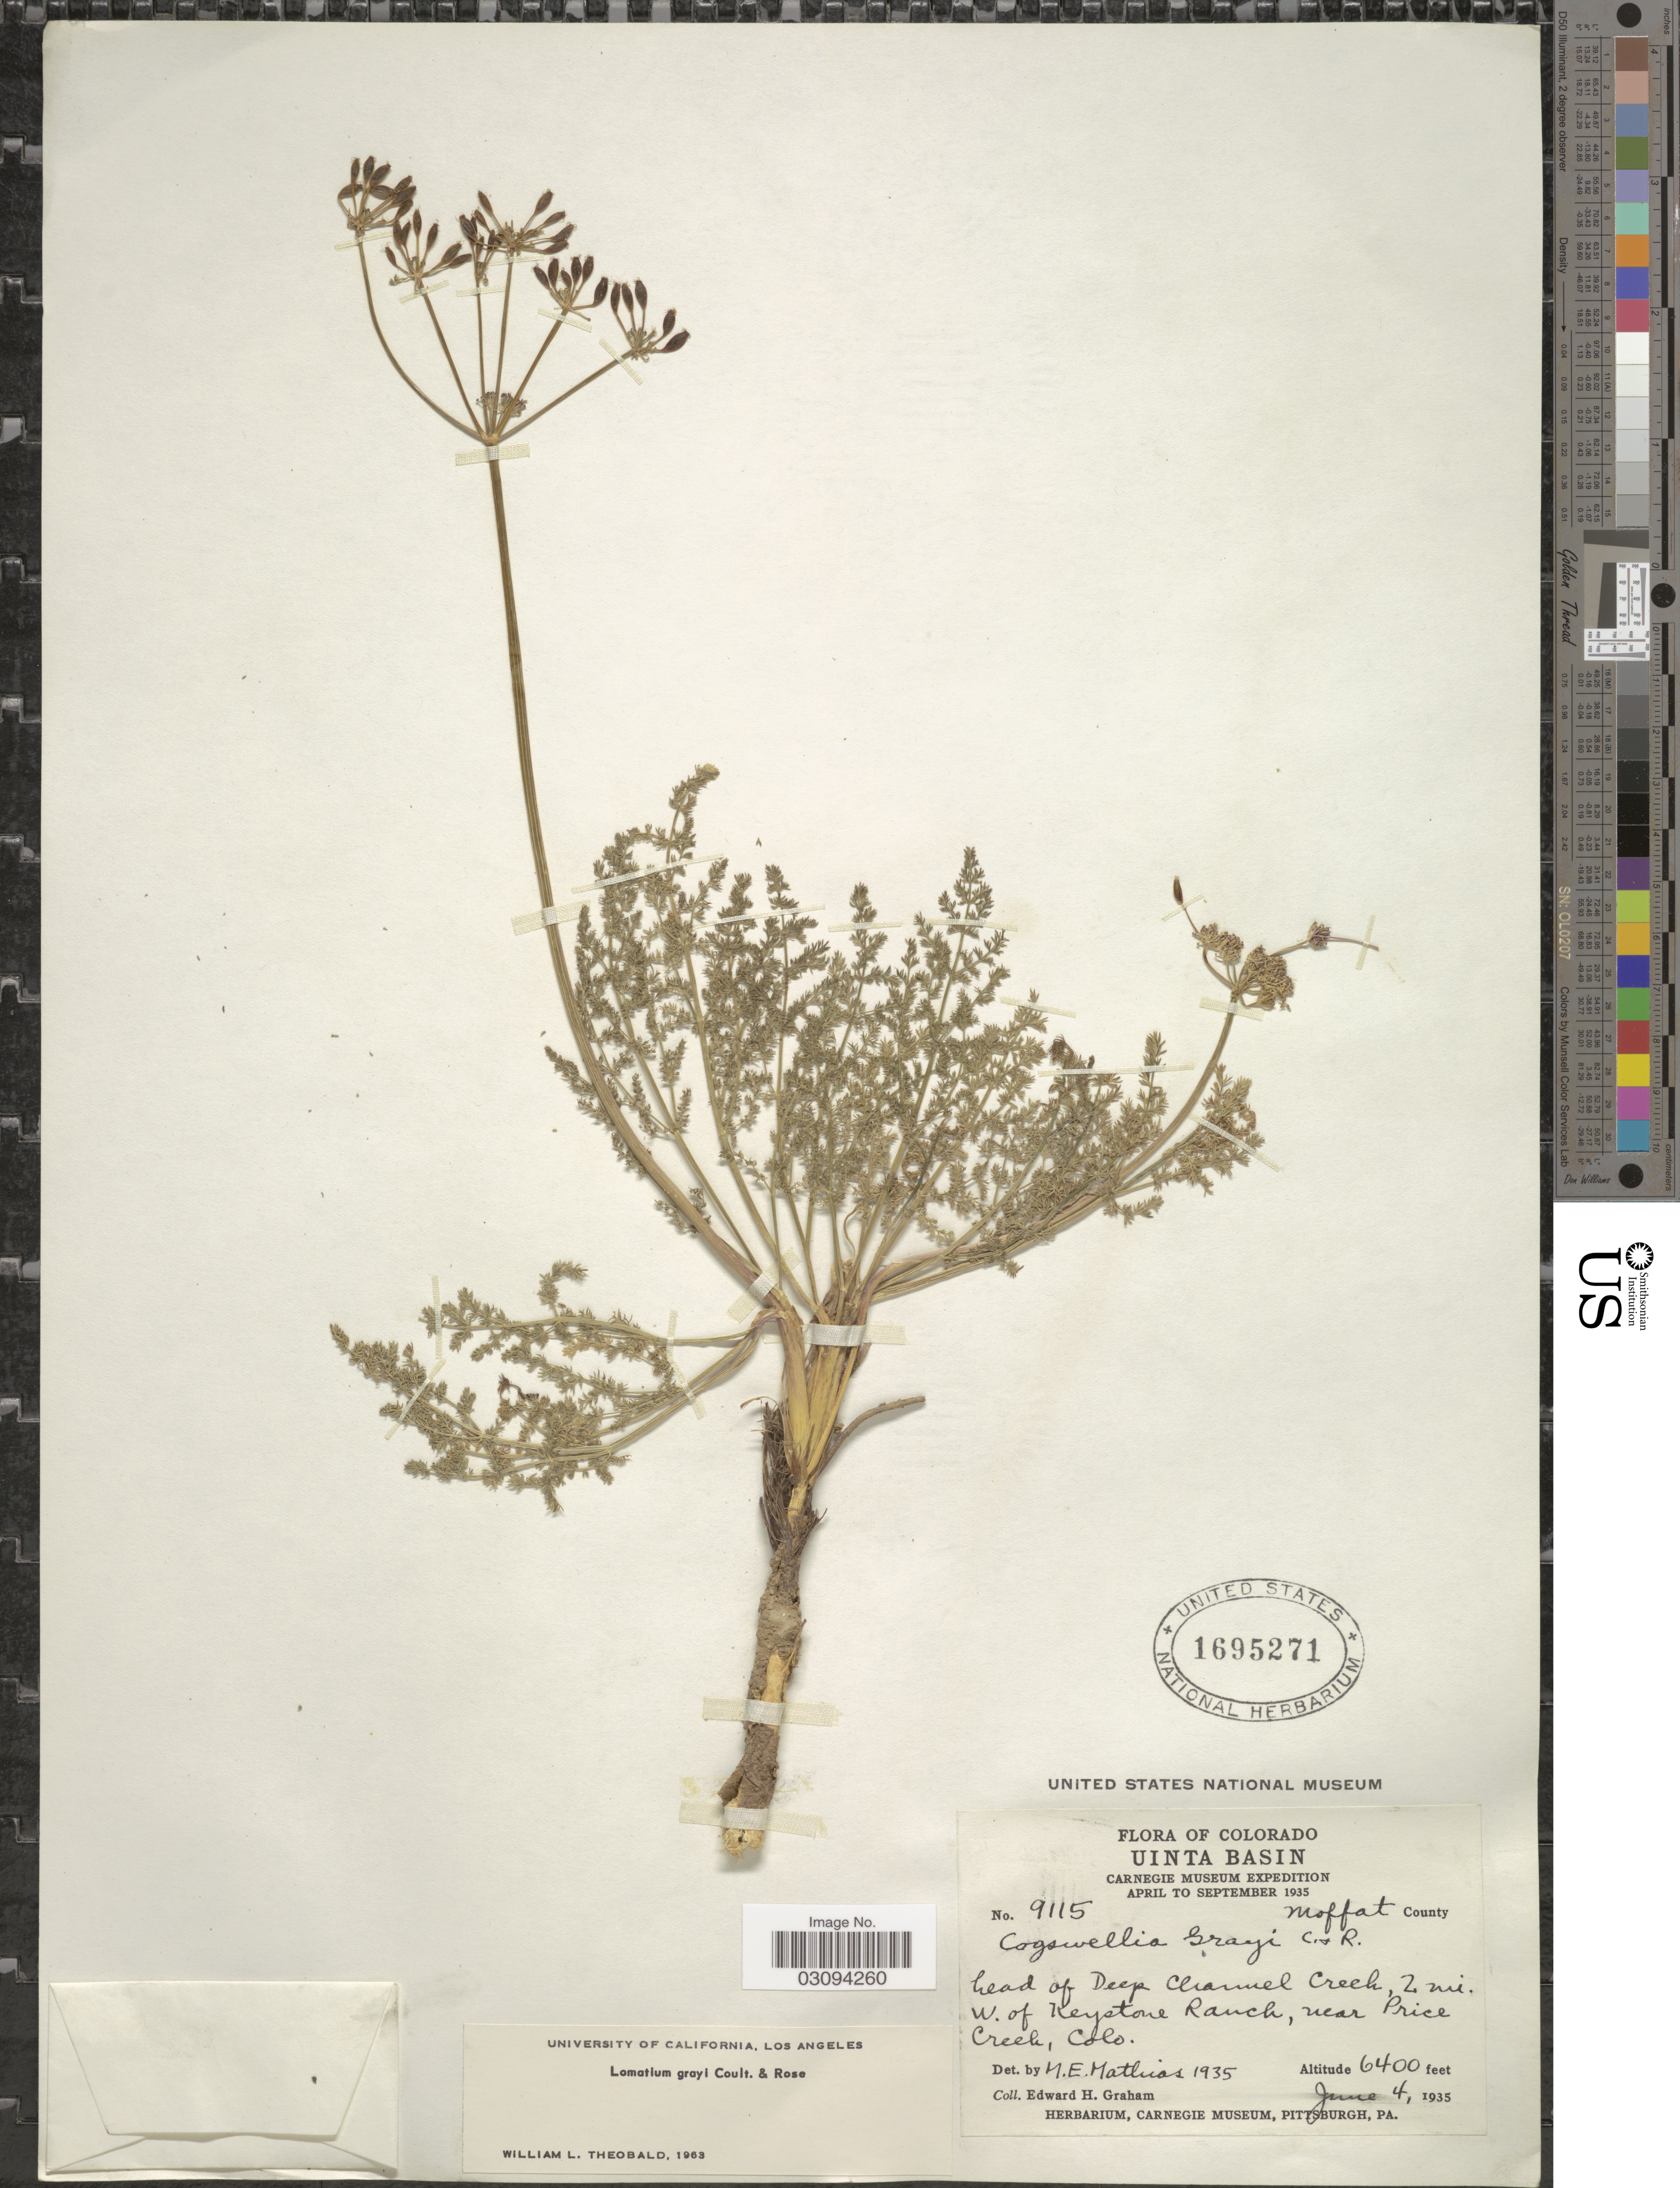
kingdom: Plantae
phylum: Tracheophyta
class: Magnoliopsida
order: Apiales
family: Apiaceae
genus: Lomatium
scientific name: Lomatium grayi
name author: (J.M. Coult. & Rose) J.M. Coult. & Rose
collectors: E. H. Graham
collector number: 9115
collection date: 1935-06-04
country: United States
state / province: Colorado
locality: Uinta Basin. Moffat County. Head of Deep Channel Creek, 2 mi. W. of Keystone Ranch, near Price Creek, Colo.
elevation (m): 1951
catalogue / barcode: US 1695271